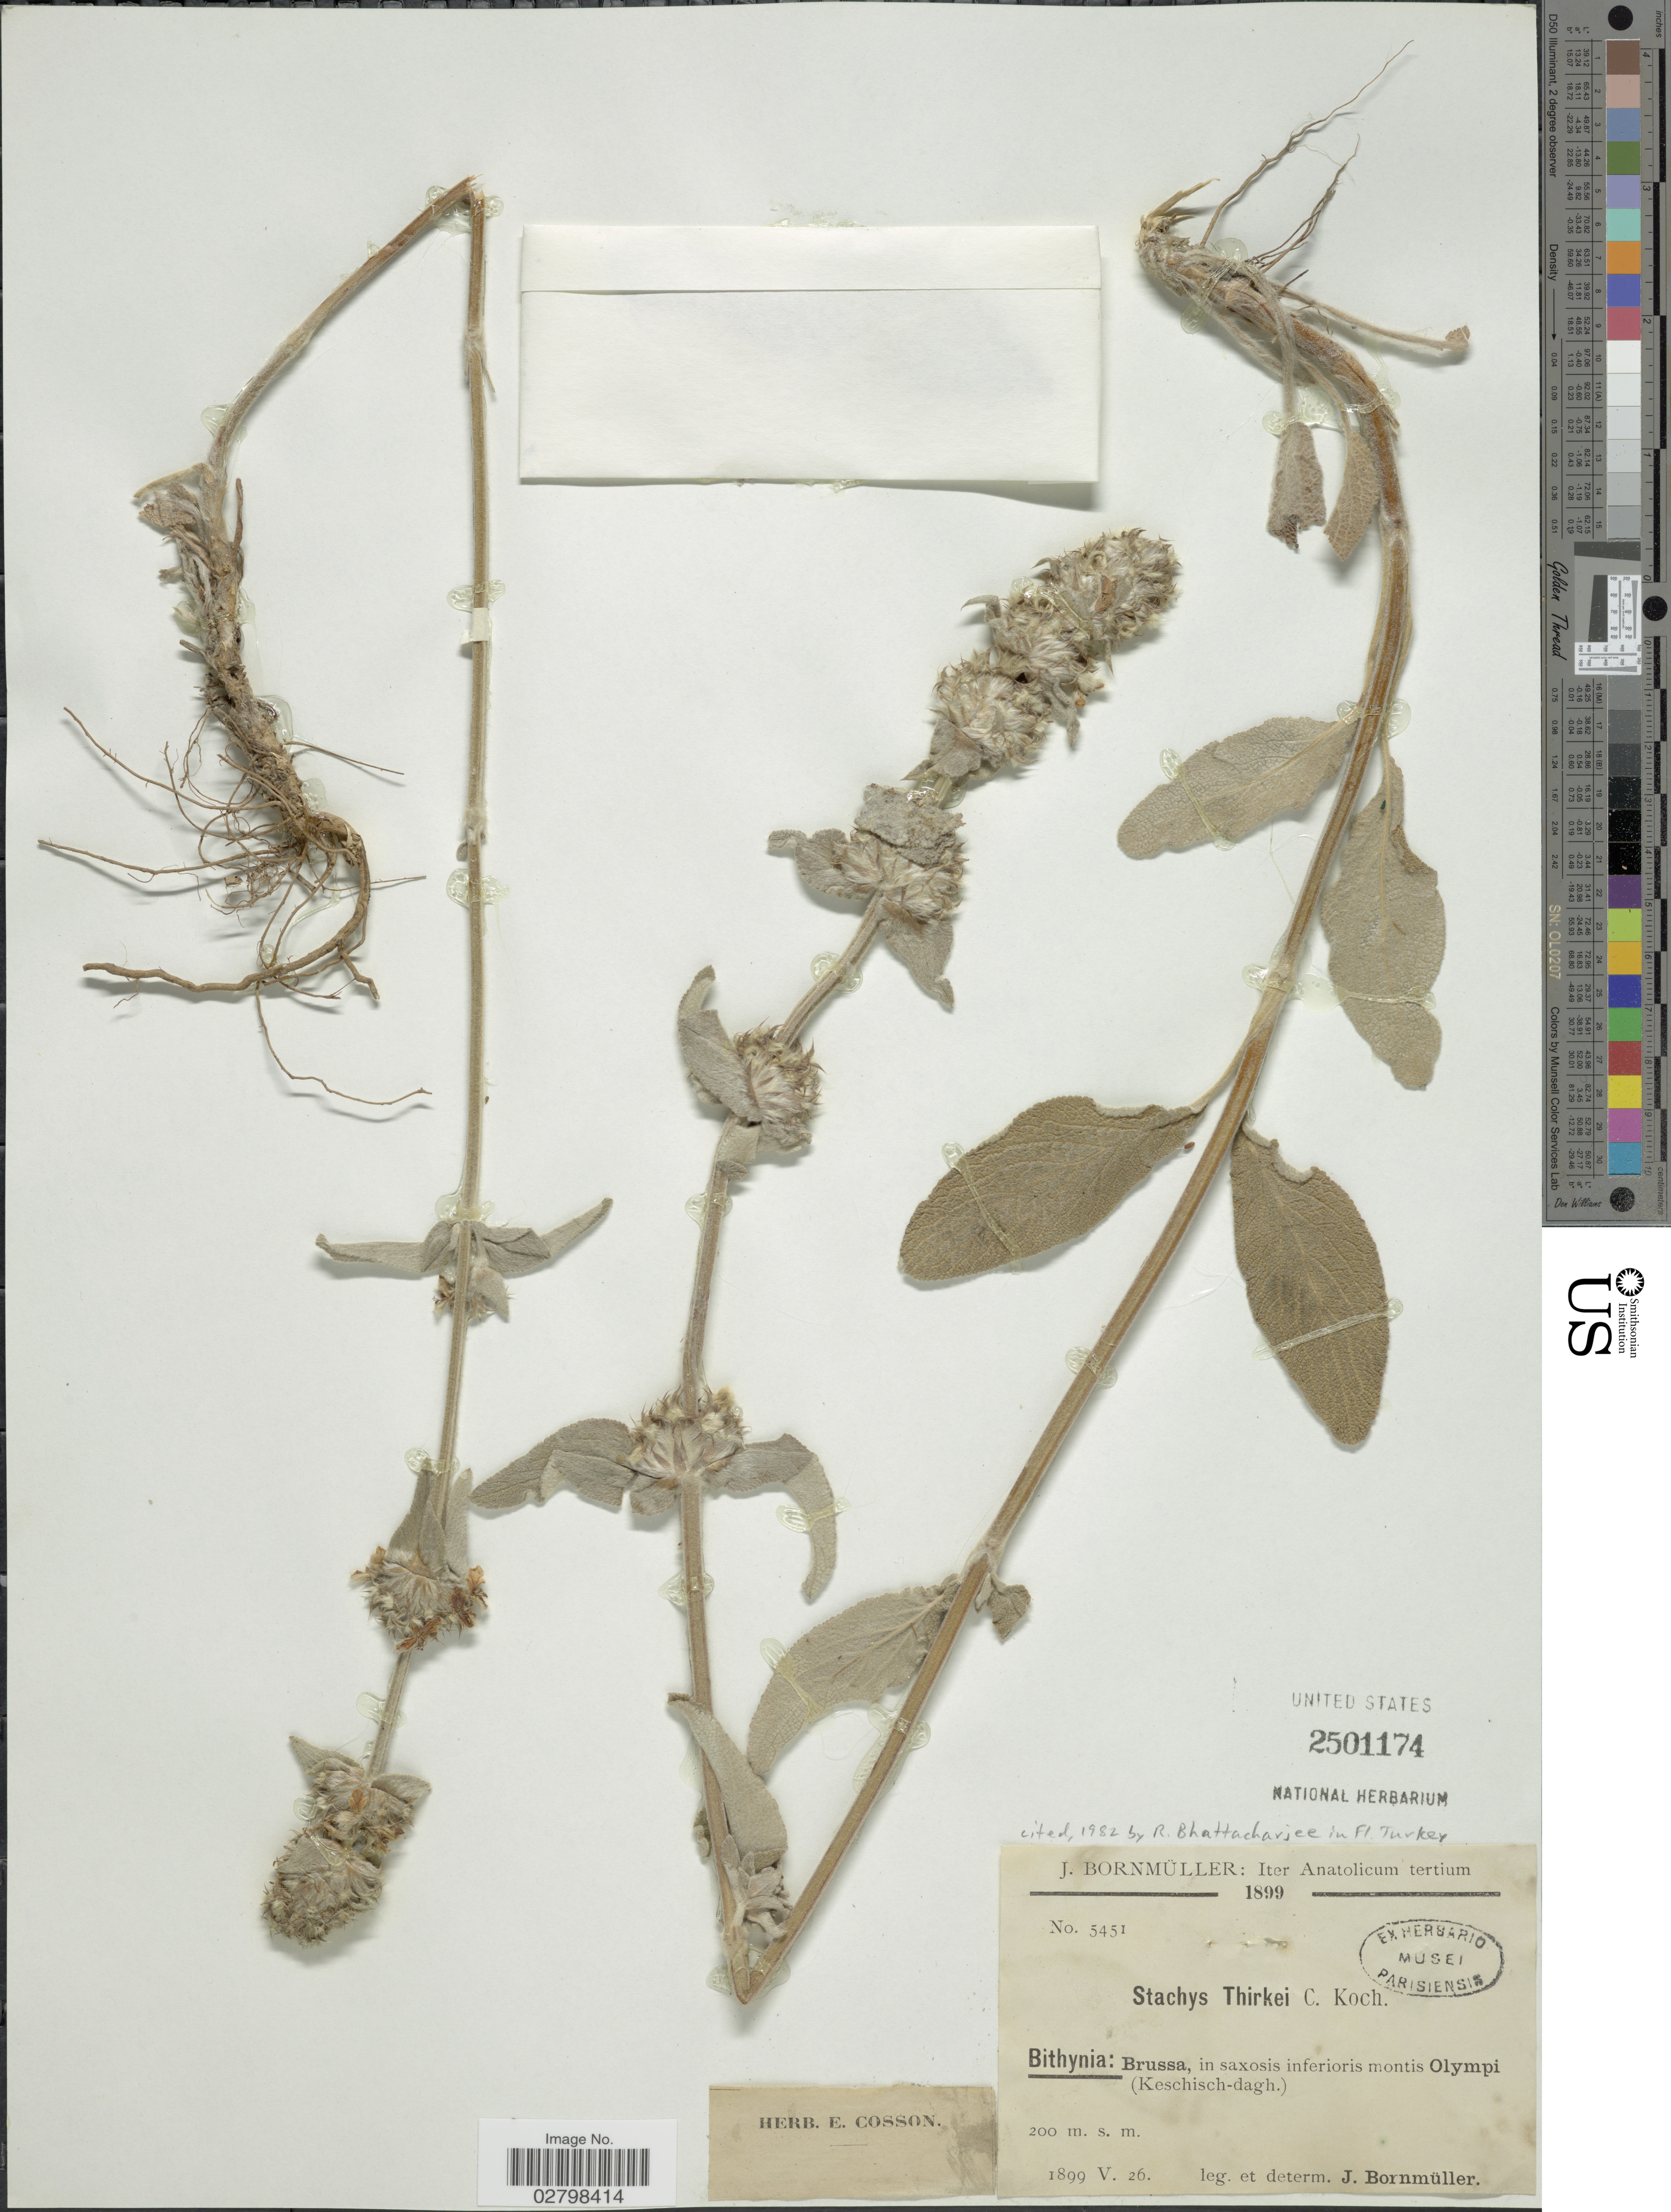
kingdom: Plantae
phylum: Tracheophyta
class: Magnoliopsida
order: Lamiales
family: Lamiaceae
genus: Stachys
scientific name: Stachys thirkei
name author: K. Koch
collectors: J. Bornmüller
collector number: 5451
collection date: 1899-05-26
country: Turkey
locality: Anatolicum. Bithynia: Brussa, in saxosis inferioris montis Olympi (Keschisch-dagh).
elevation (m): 200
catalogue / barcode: US 2501174